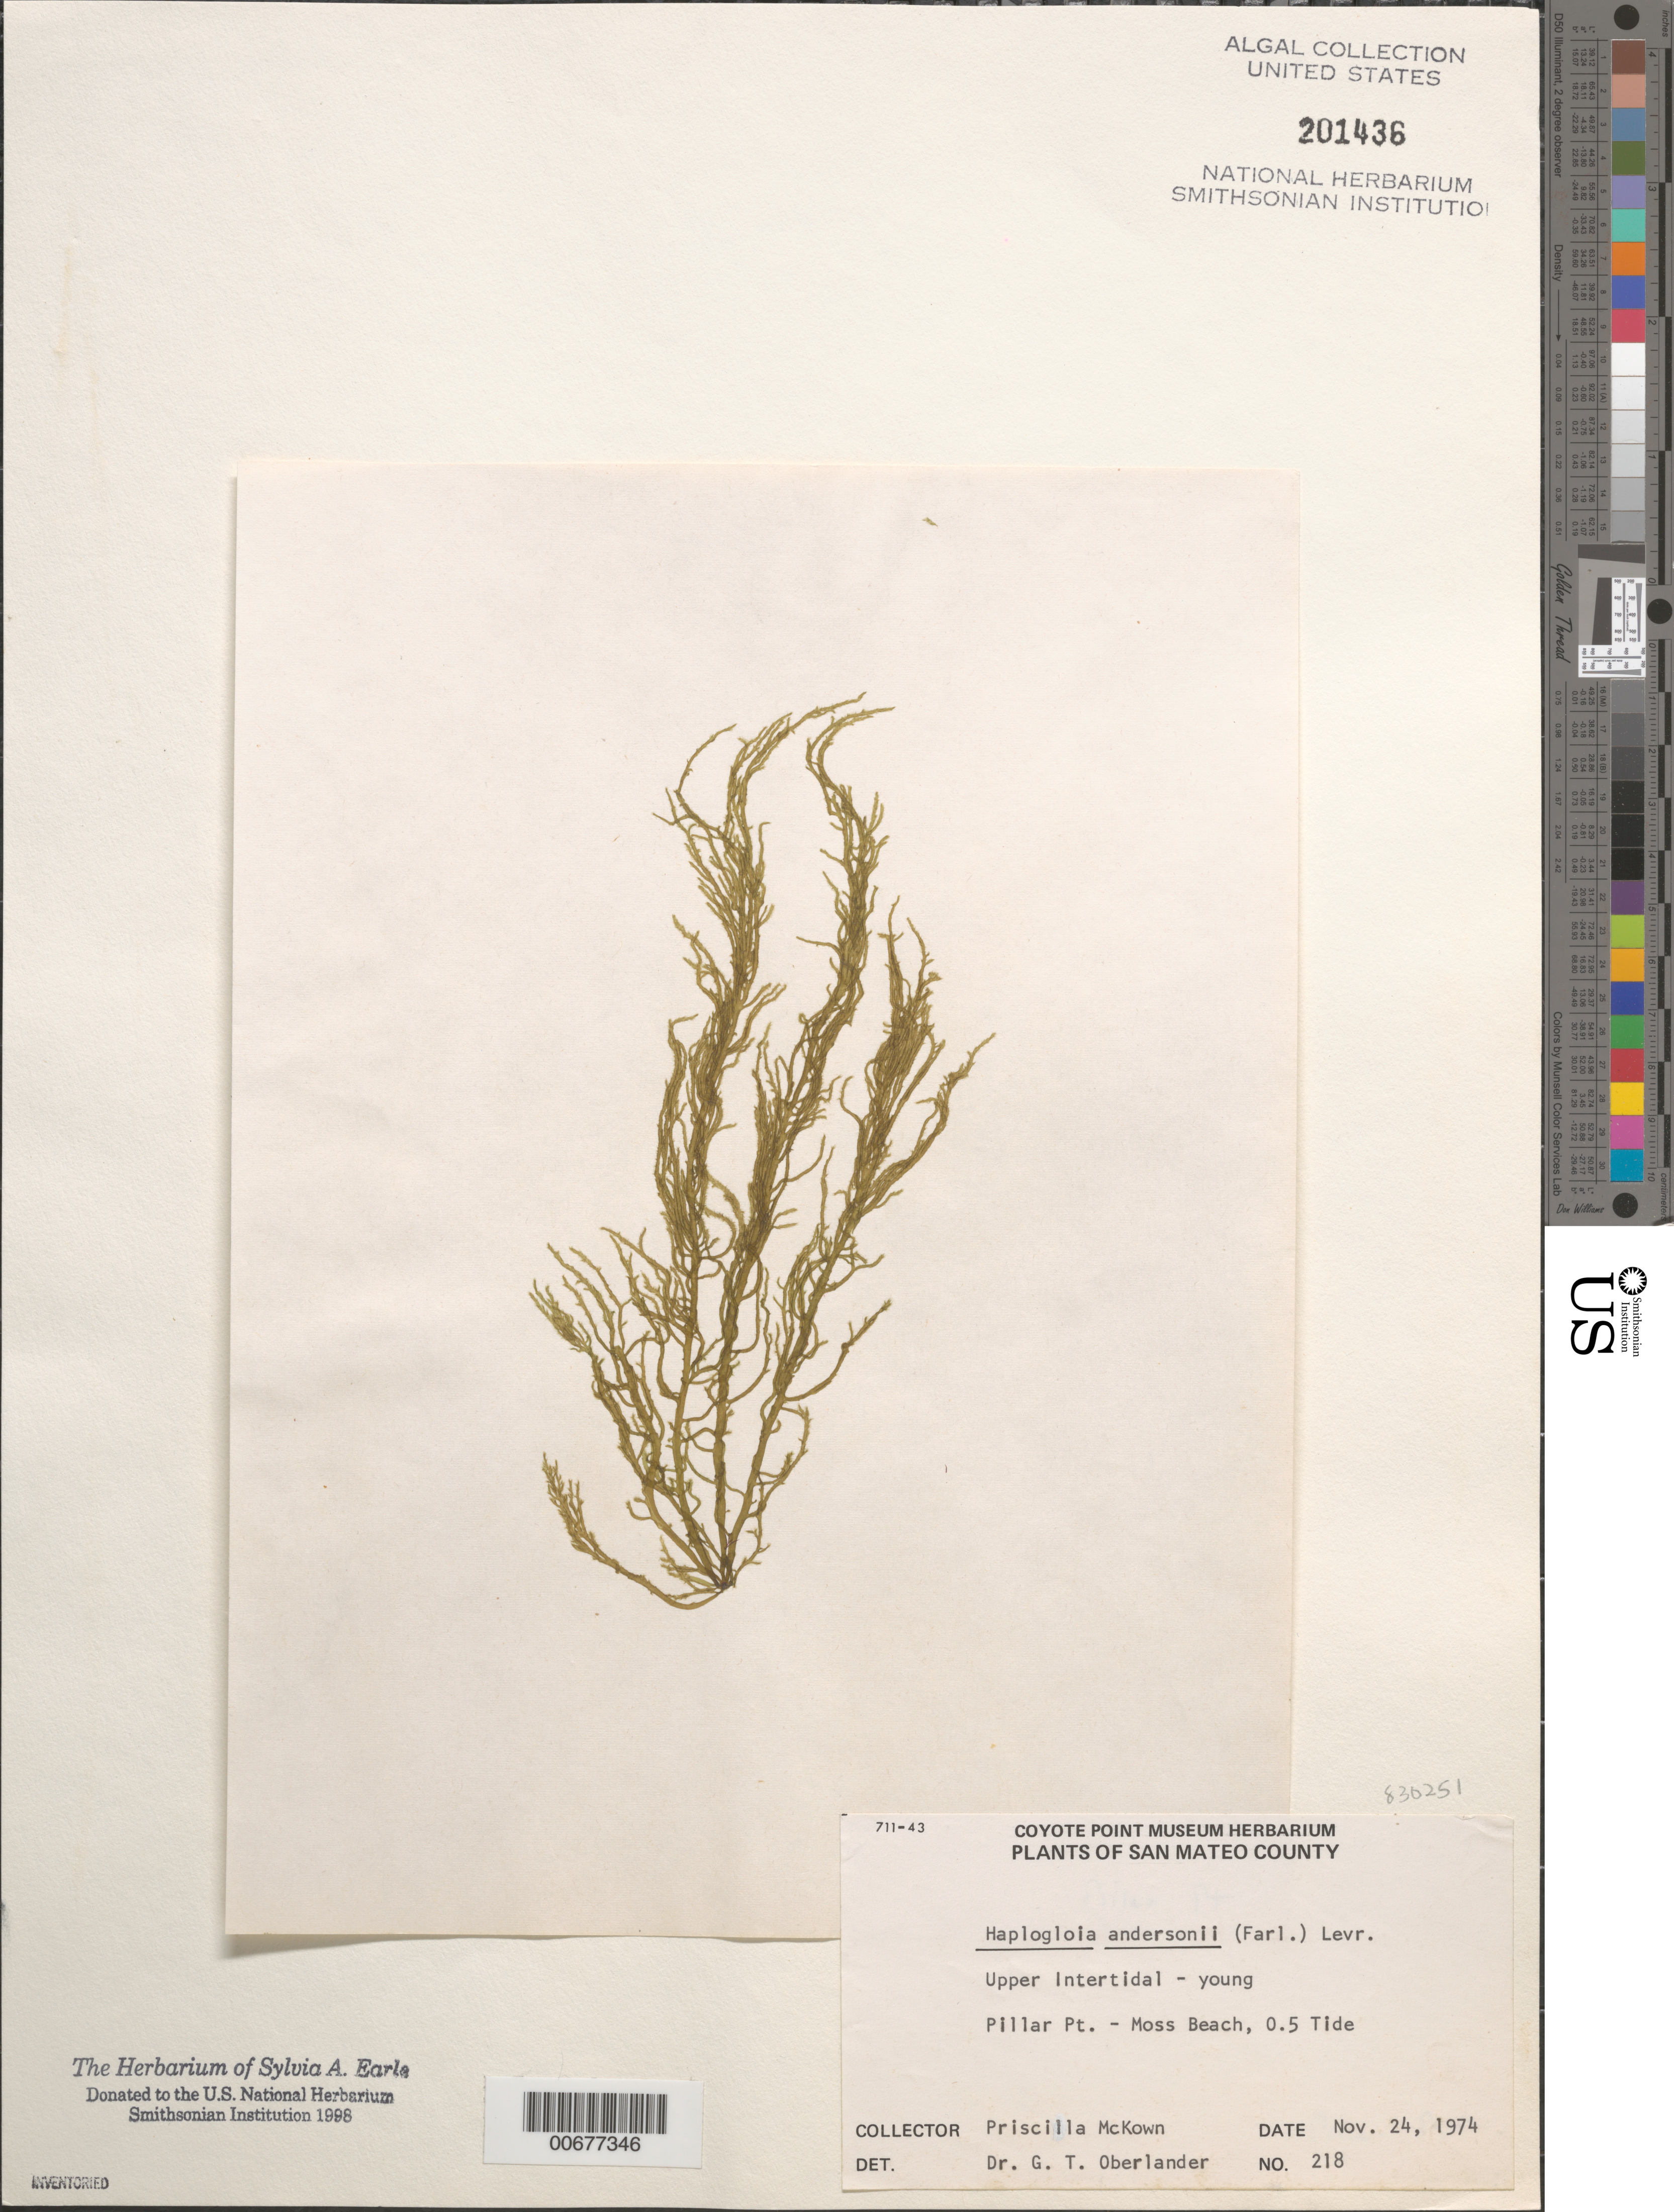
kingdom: Chromista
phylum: Ochrophyta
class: Phaeophyceae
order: Ectocarpales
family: Chordariaceae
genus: Haplogloia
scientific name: Haplogloia andersonii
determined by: Oberlander, G. T.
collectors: P. McKown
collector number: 218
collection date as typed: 24 Nov 1974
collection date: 1974-11-24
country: United States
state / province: California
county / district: San Mateo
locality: Pillar Point - Moss Beach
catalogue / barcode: US 201436